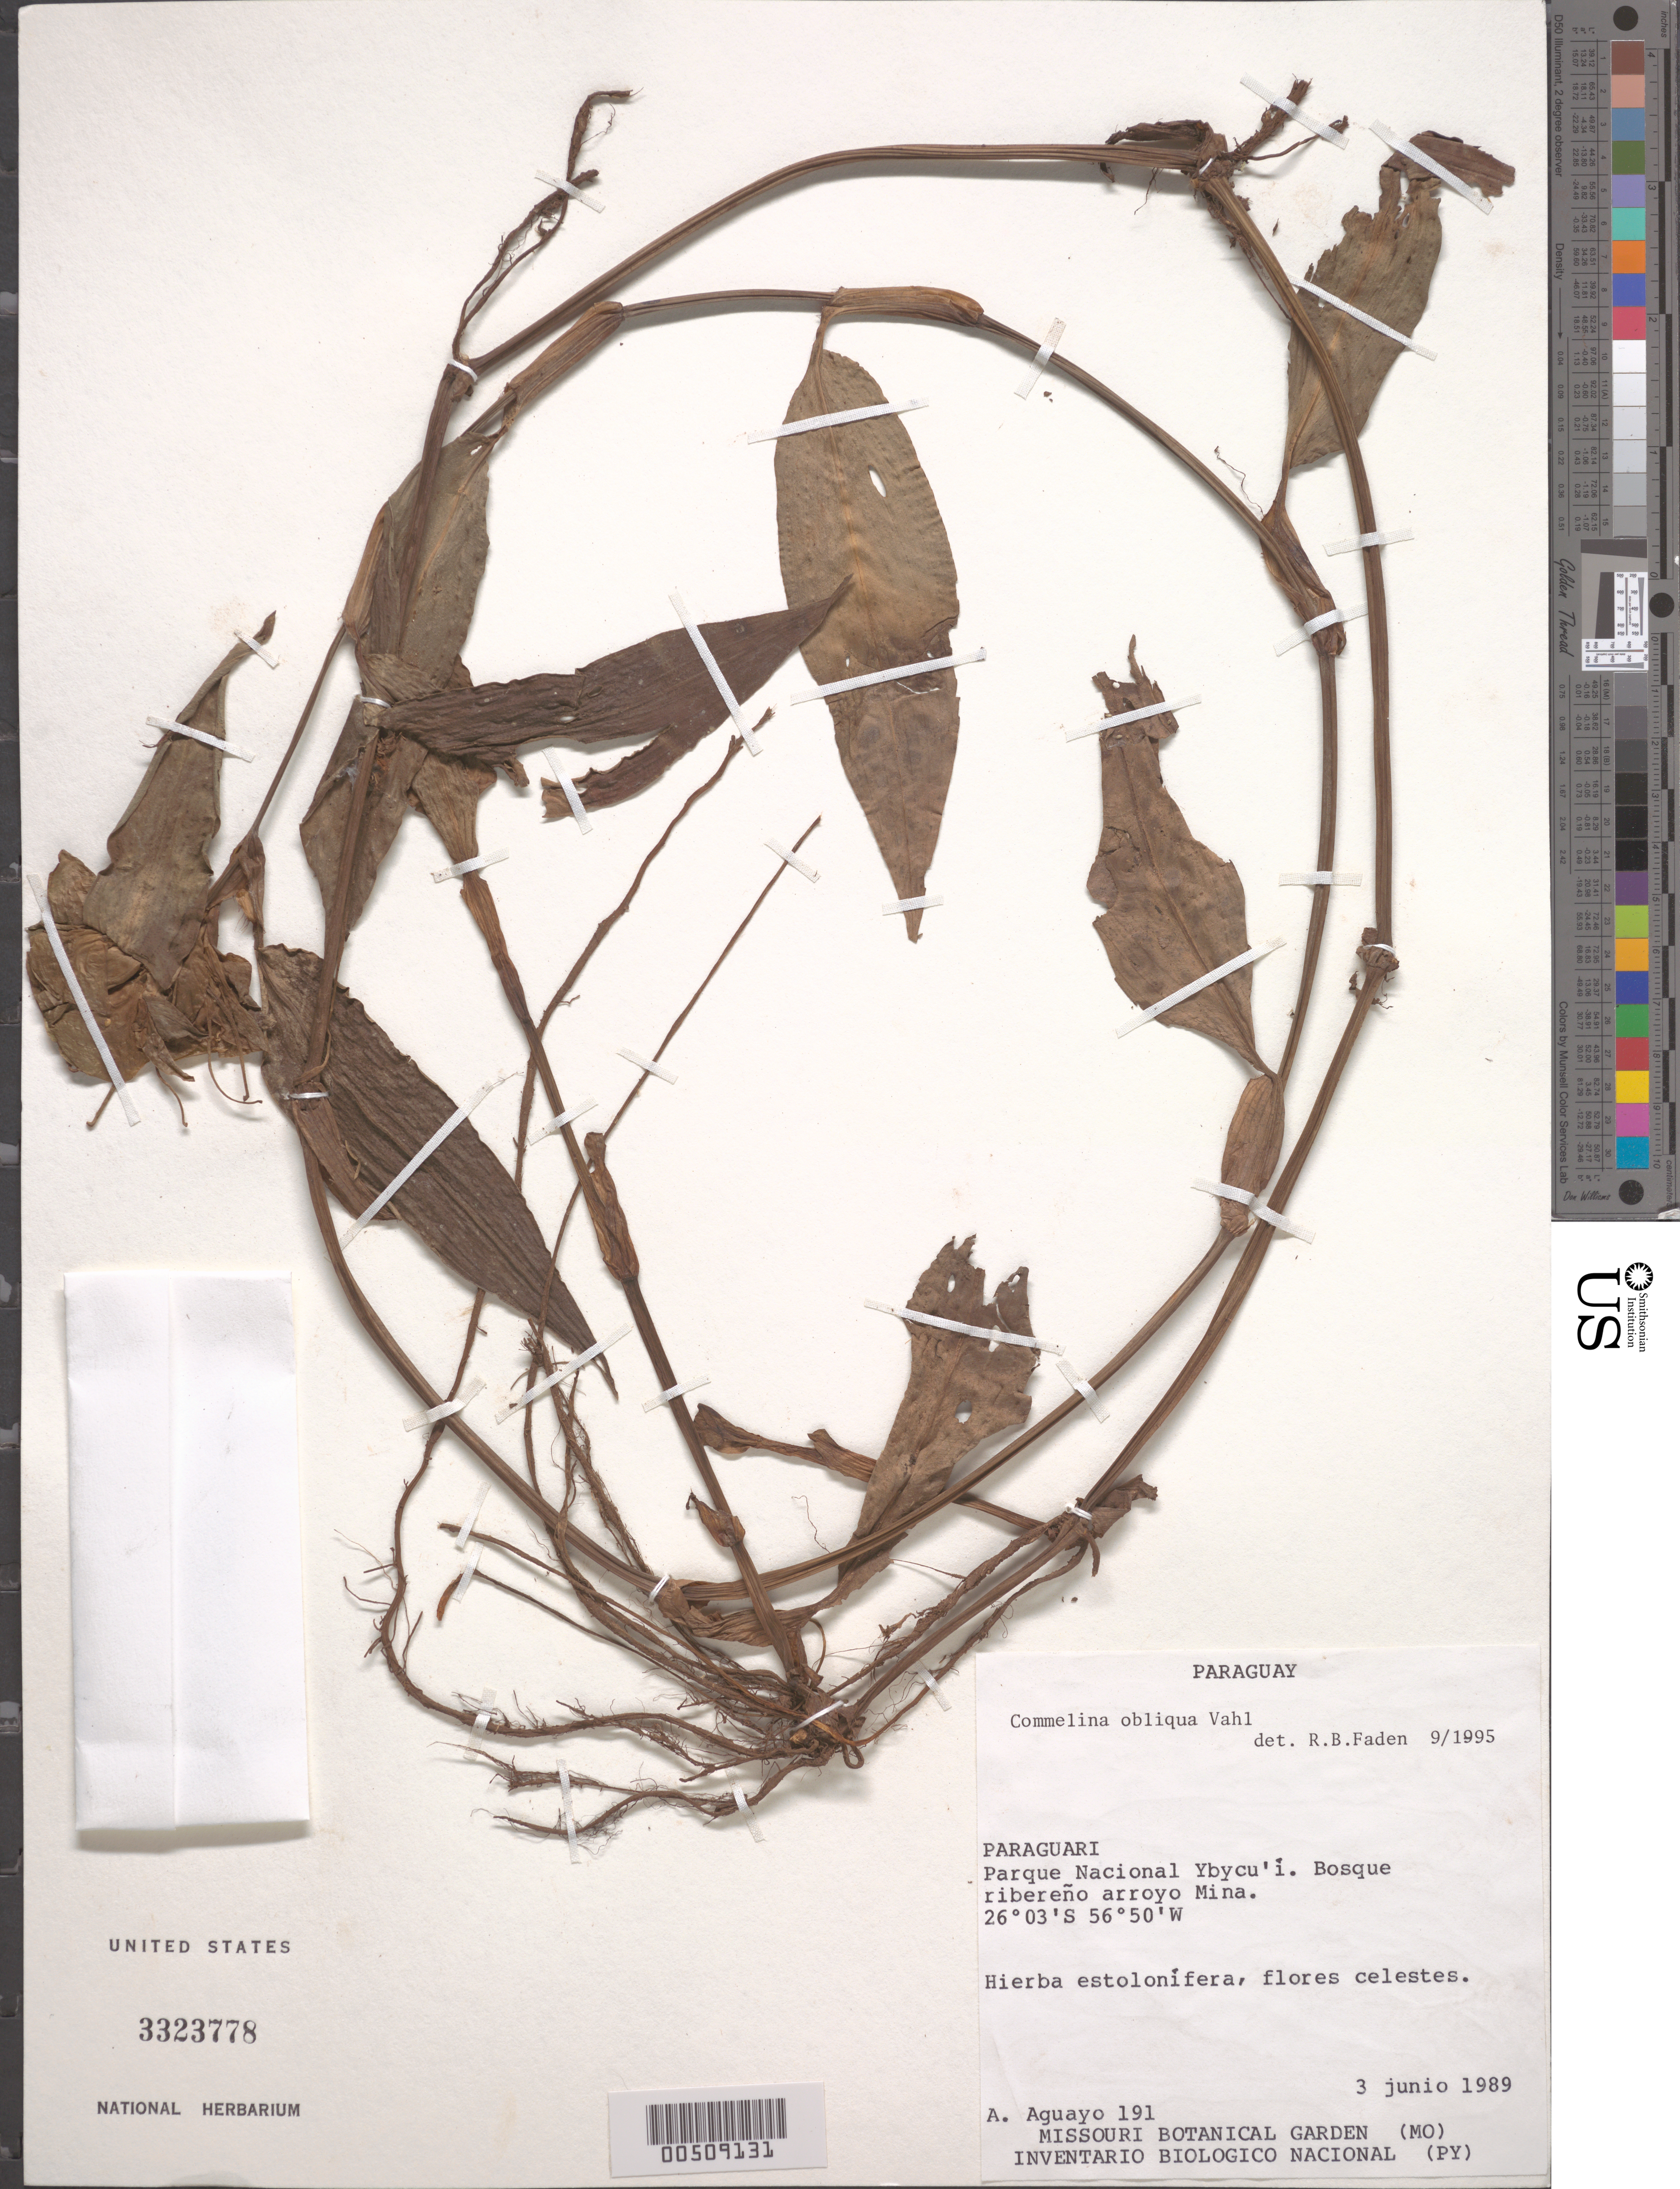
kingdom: Plantae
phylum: Tracheophyta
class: Liliopsida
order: Commelinales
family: Commelinaceae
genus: Commelina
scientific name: Commelina obliqua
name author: Vahl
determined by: Faden, Robert B., (US), Smithsonian Institution - National Museum of Natural History (UNITED STATES)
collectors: A. Aguayo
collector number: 191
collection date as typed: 03 Jun 1989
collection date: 1989-06-03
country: Paraguay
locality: Ybycui national park, mina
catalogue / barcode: US 3323778